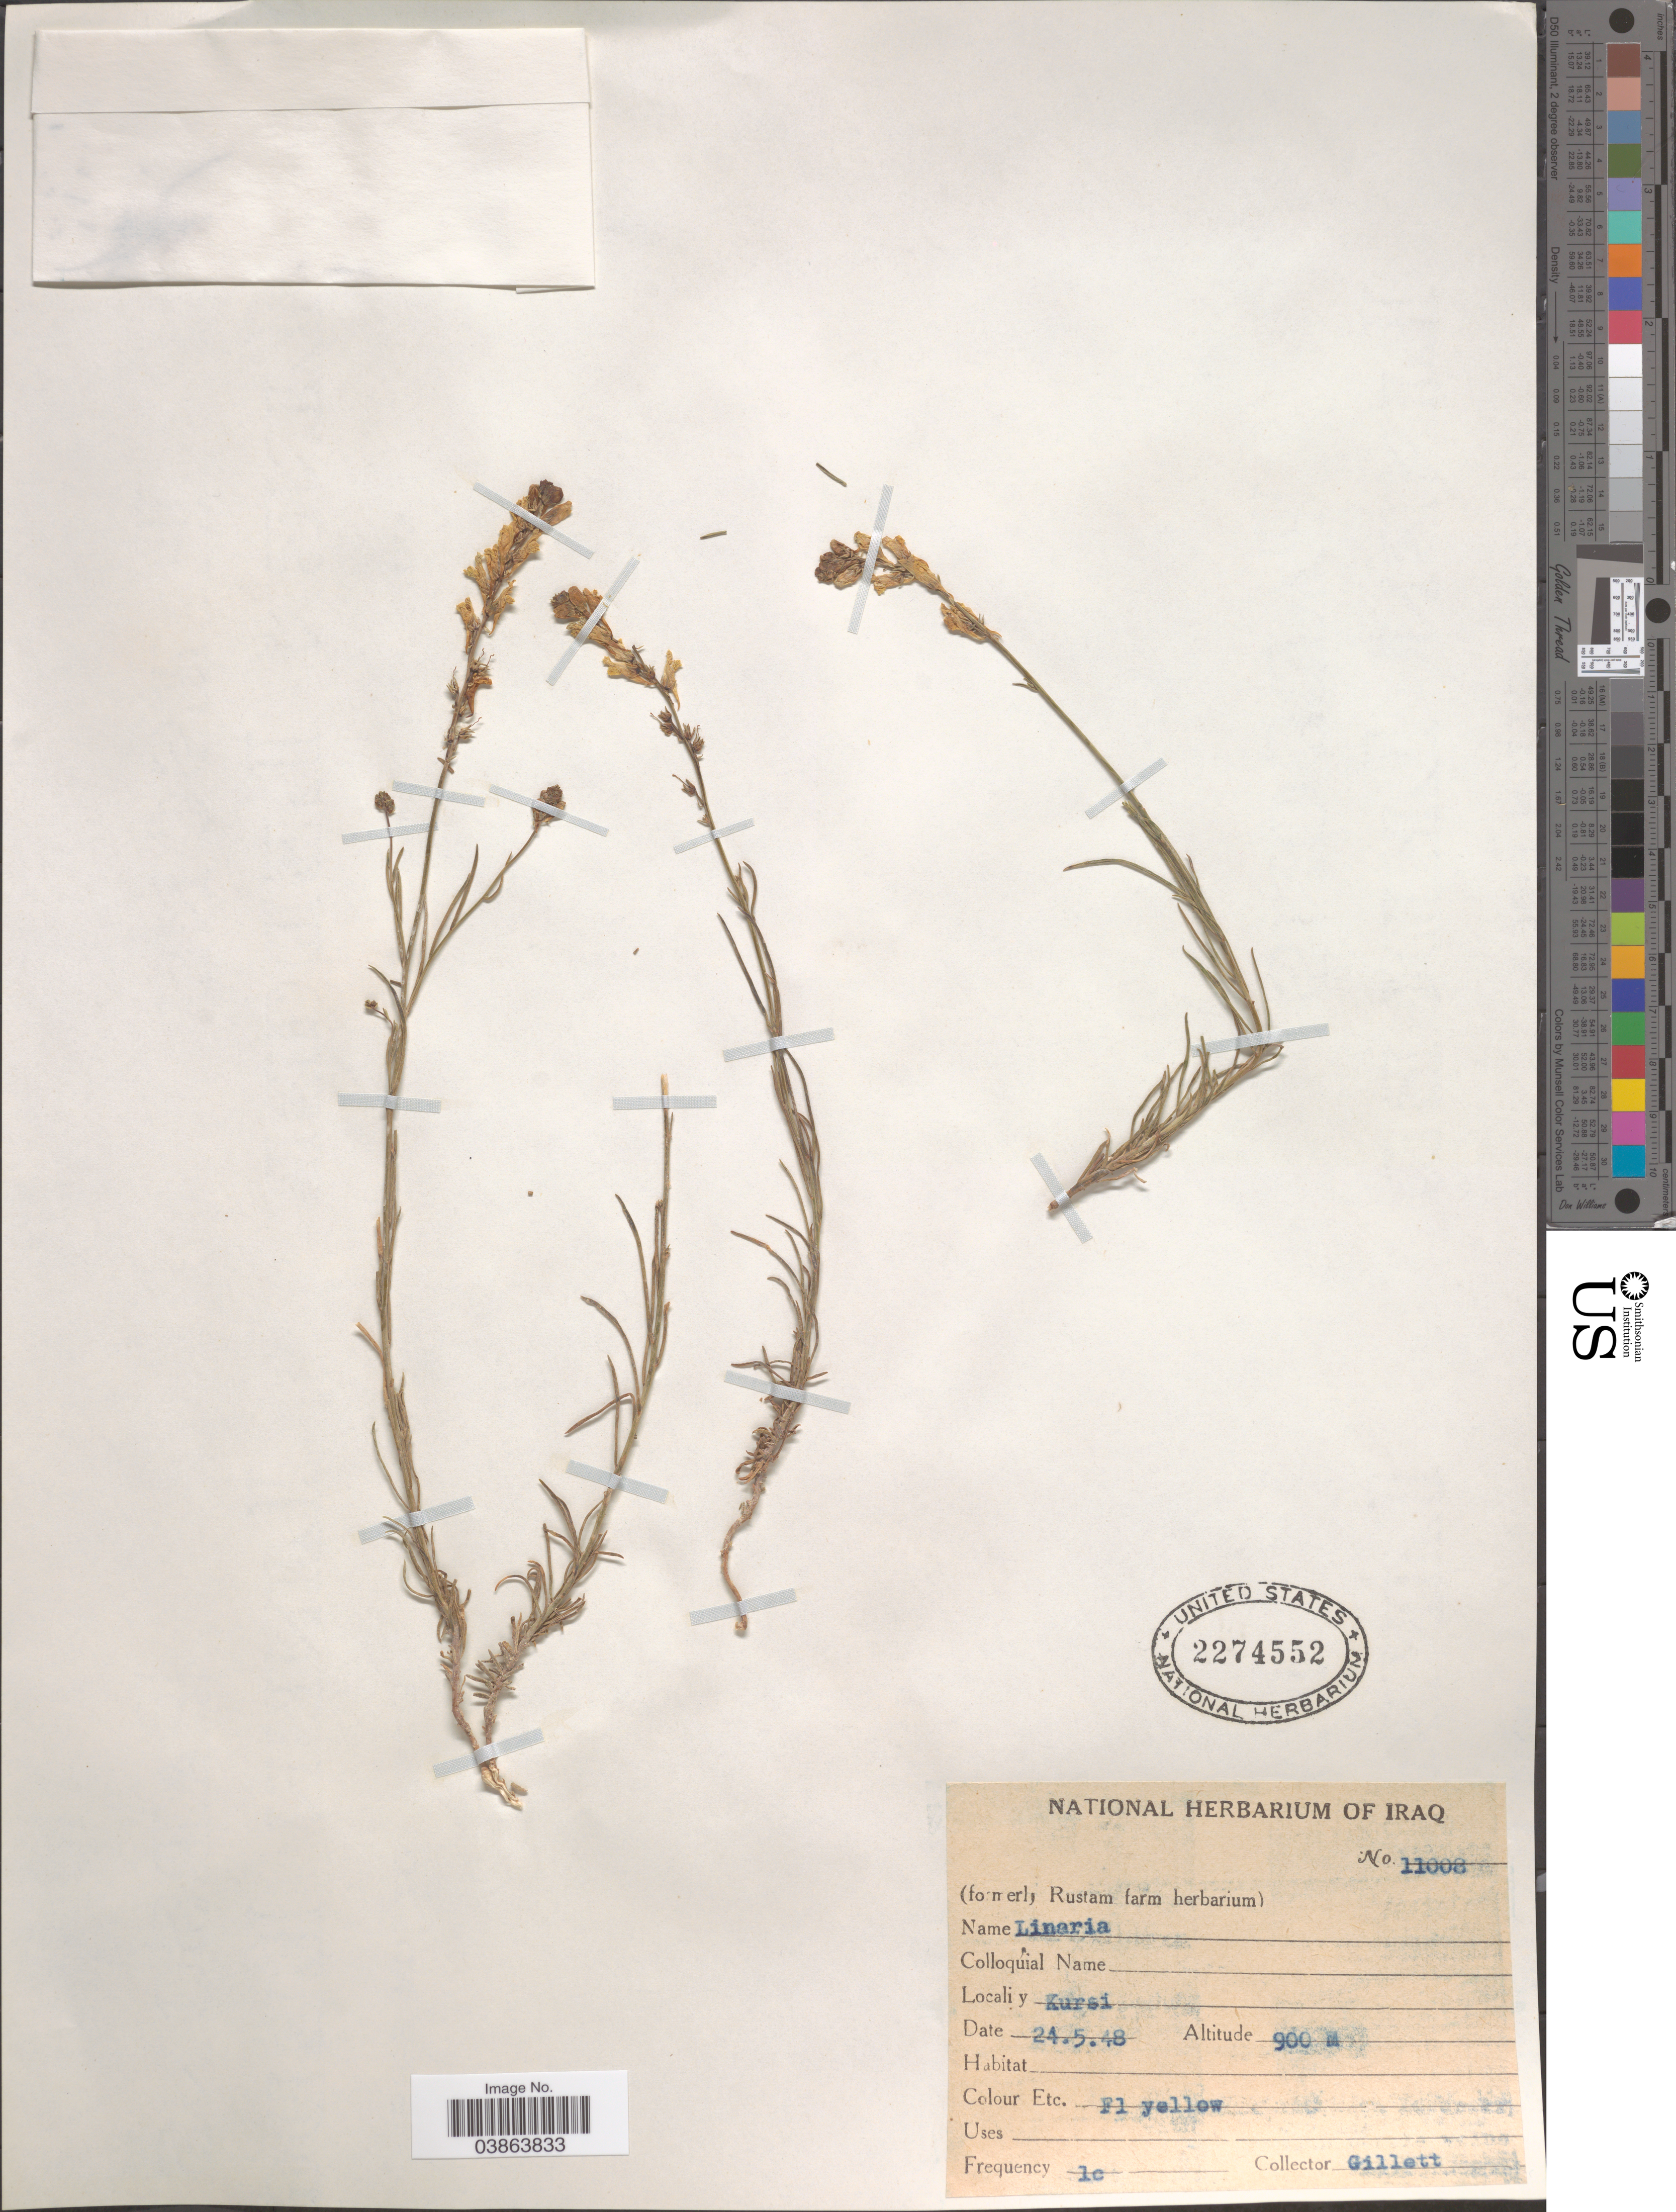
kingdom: Plantae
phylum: Tracheophyta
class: Magnoliopsida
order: Lamiales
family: Plantaginaceae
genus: Linaria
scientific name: Linaria sp.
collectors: Gillett, --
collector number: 11008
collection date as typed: Transcribed d/m/y: 24/5/48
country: Iraq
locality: Kursi.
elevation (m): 900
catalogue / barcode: US 2274552